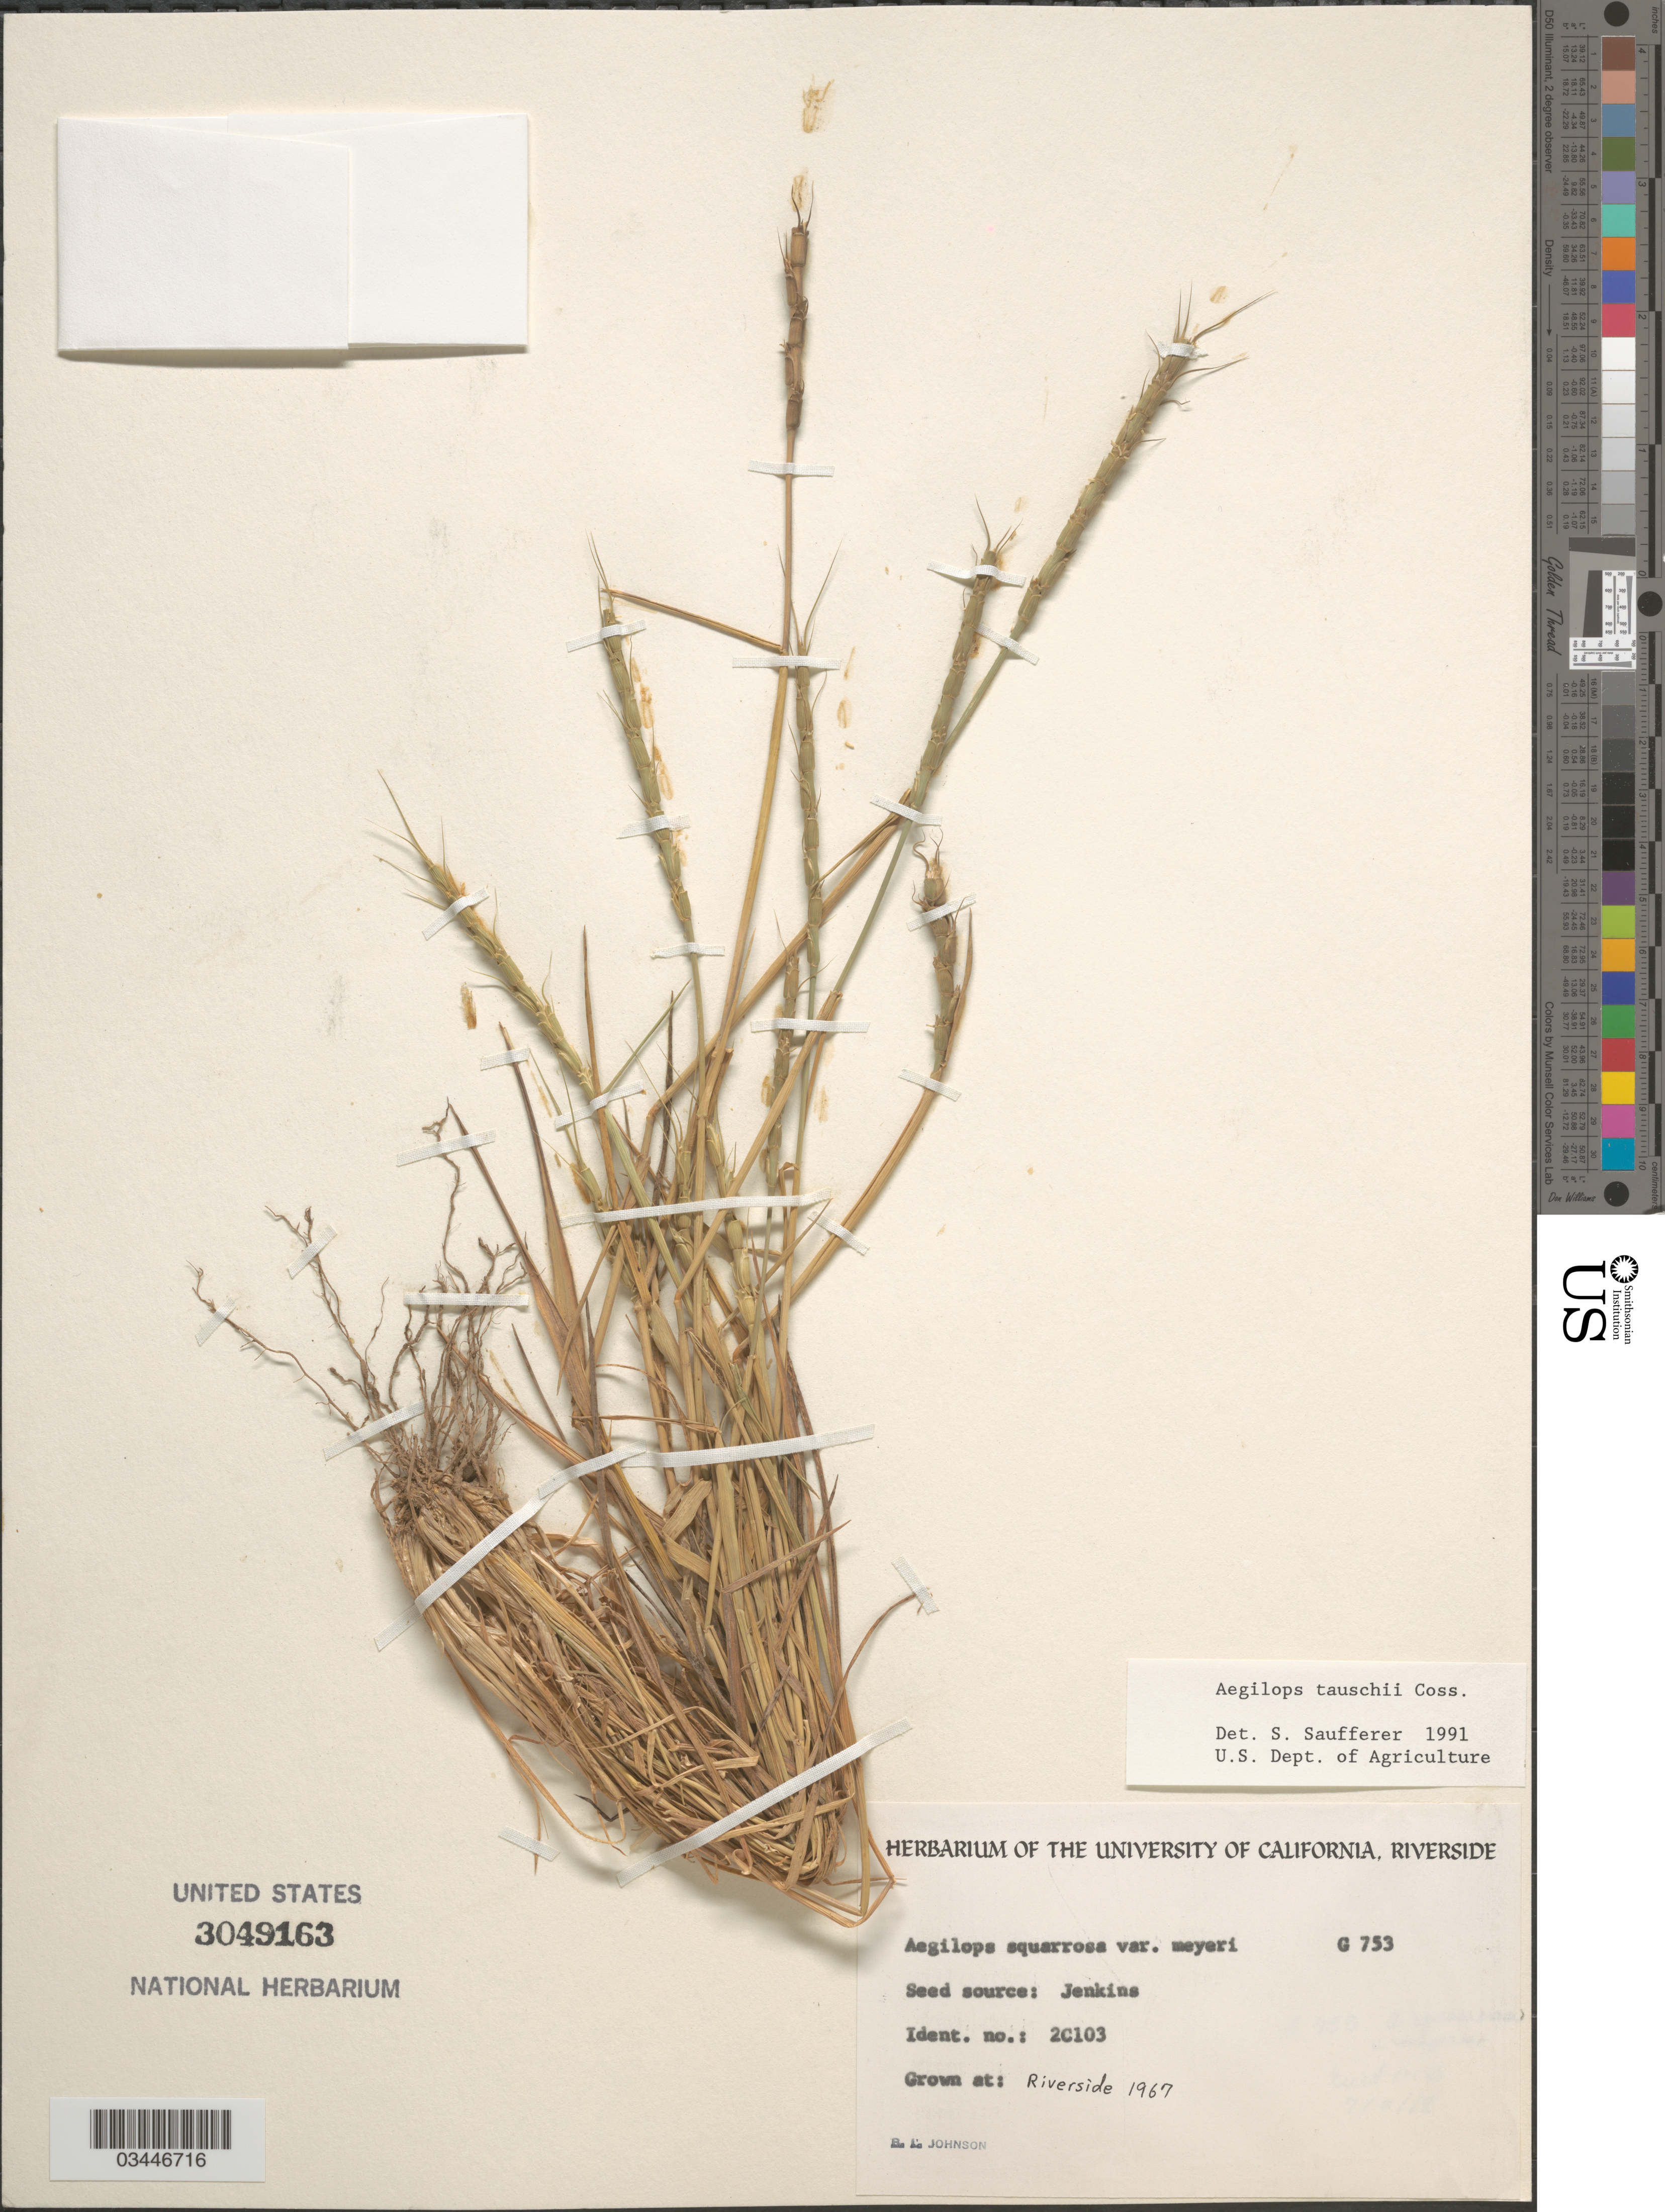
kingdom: Plantae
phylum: Tracheophyta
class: Liliopsida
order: Poales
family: Poaceae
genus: Aegilops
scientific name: Aegilops tauschii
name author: Coss.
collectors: B. Johnson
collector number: G753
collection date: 1967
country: United States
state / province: California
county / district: Riverside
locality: Riverside.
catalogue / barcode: US 3049163